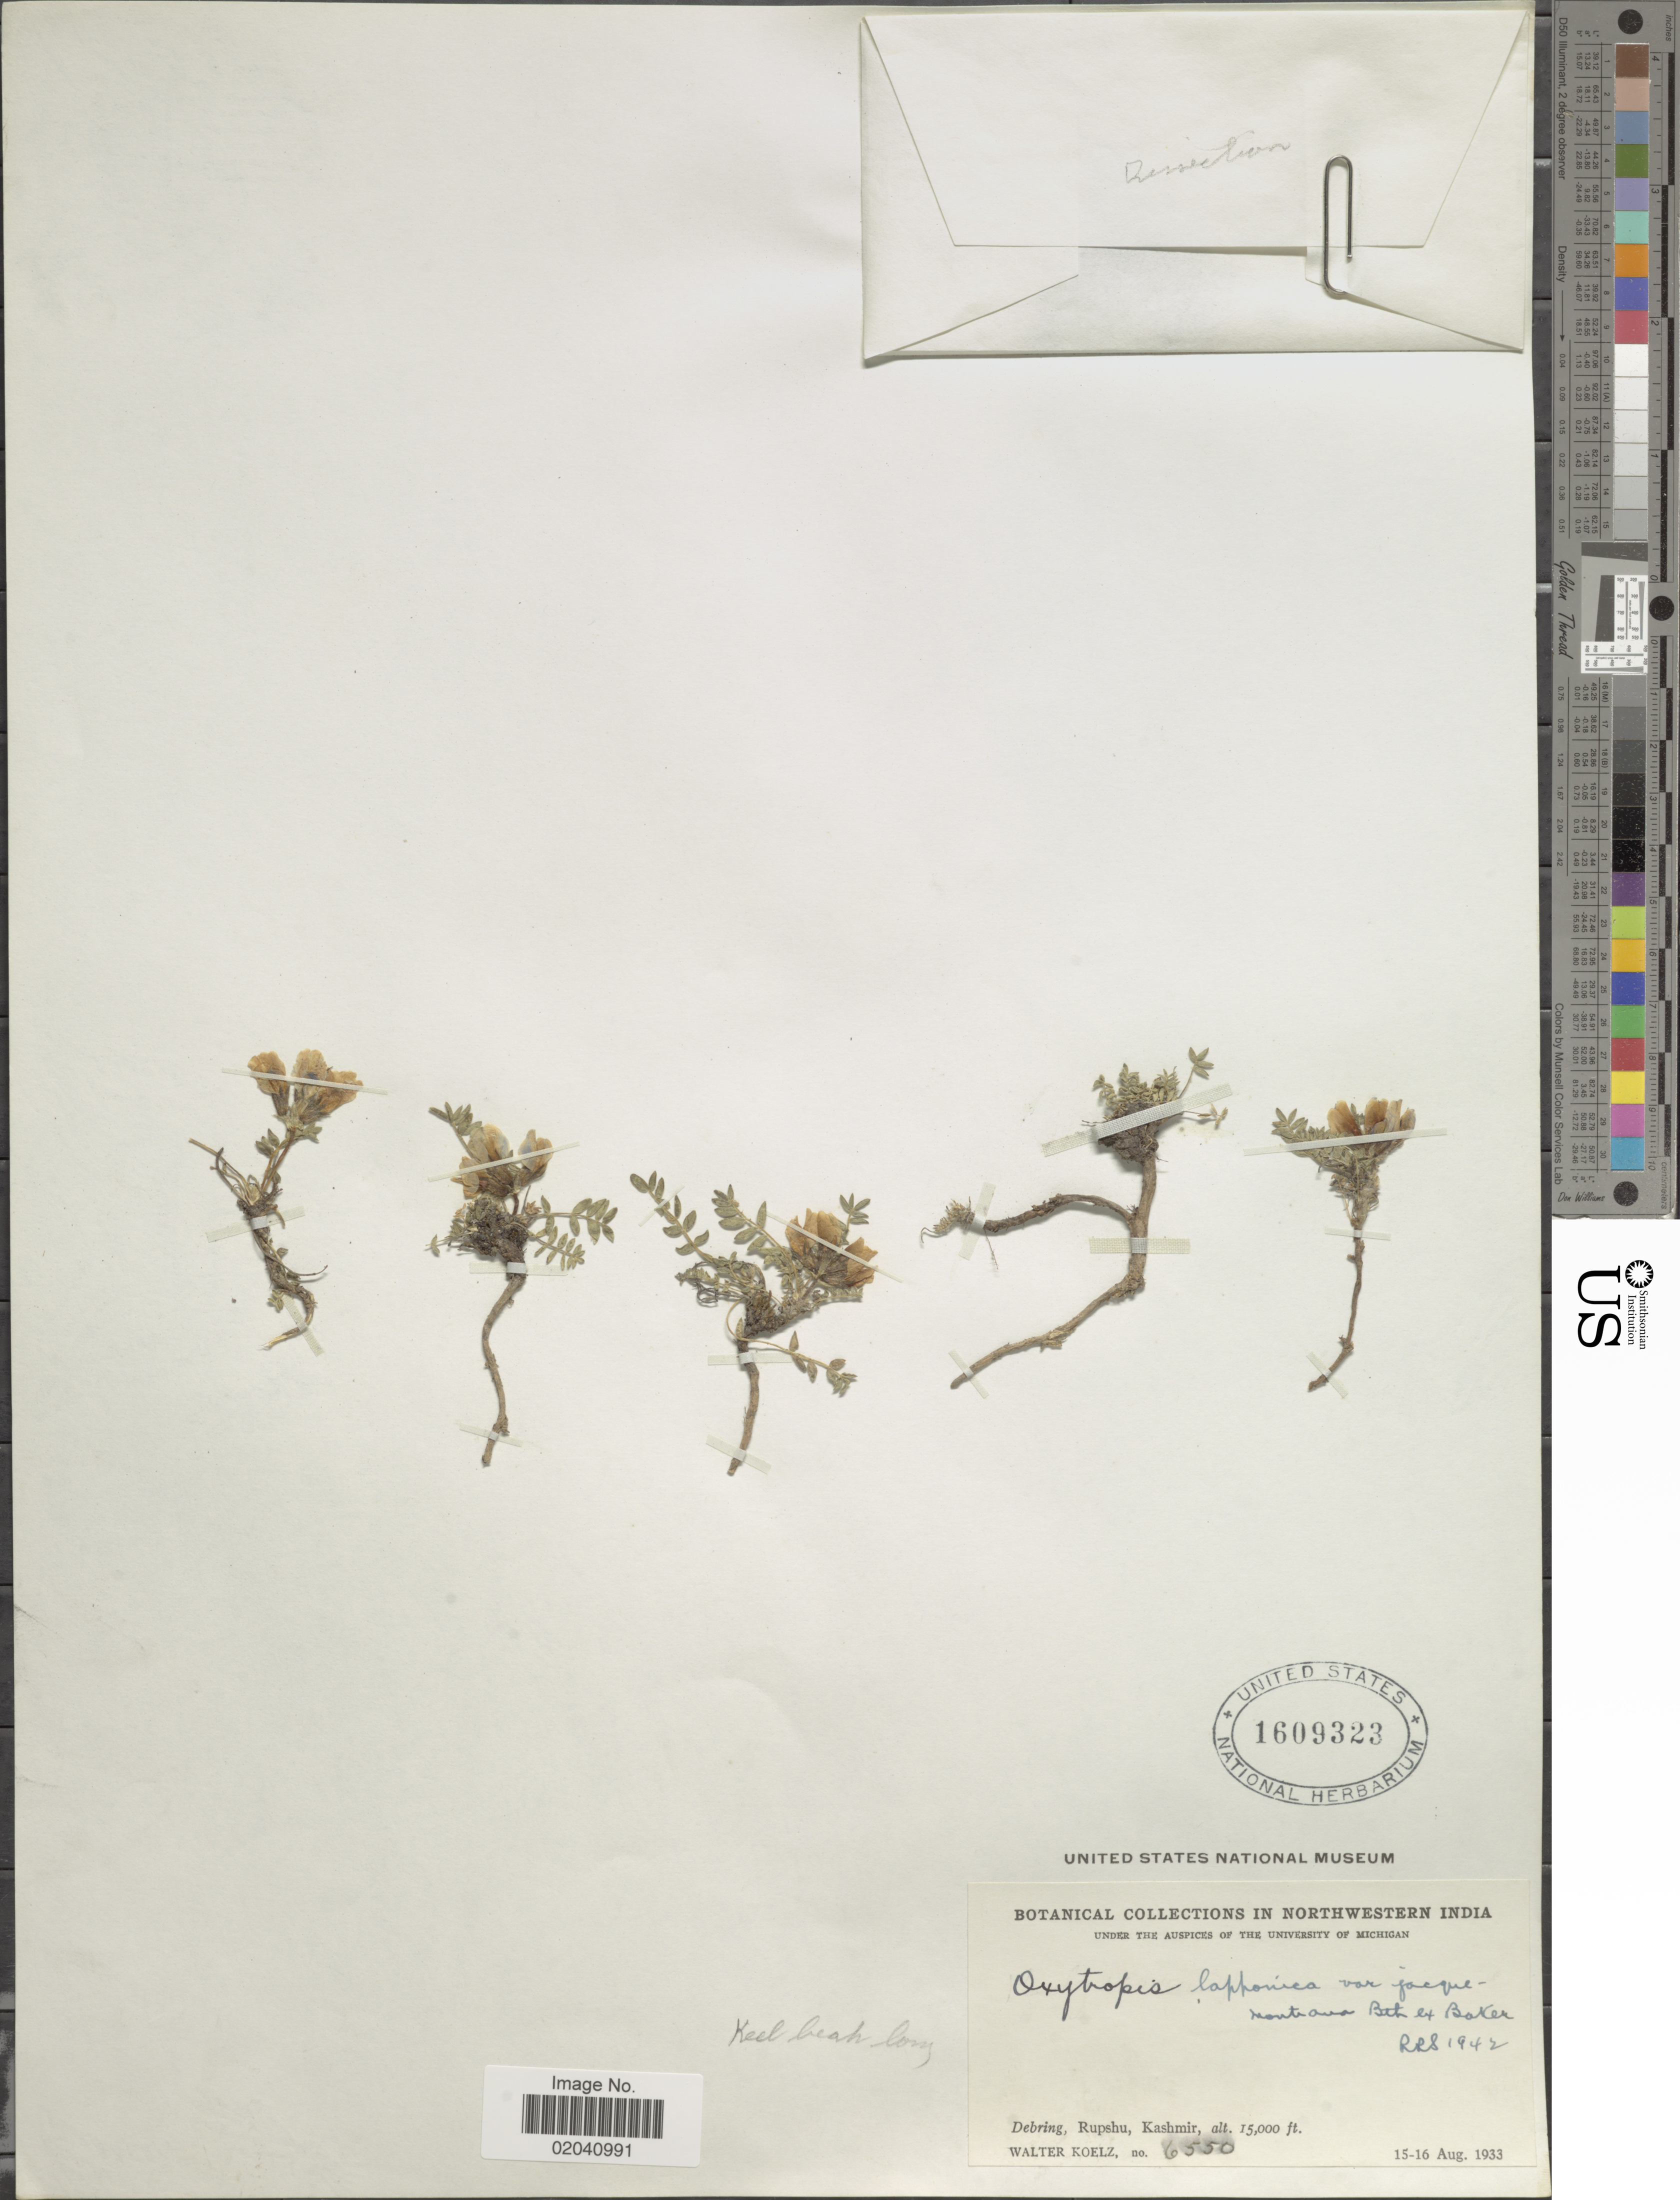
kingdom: Plantae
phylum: Tracheophyta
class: Magnoliopsida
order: Fabales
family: Fabaceae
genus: Oxytropis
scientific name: Oxytropis lapponica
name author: (Wahlenb.) Gay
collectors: W. N. Koelz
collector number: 6550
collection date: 1933-08-15/1933-08-16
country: India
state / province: Jammu and Kashmir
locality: Nortwestern India, Debring, Rupshu, Kashmir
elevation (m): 4572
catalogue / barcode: US 1609323